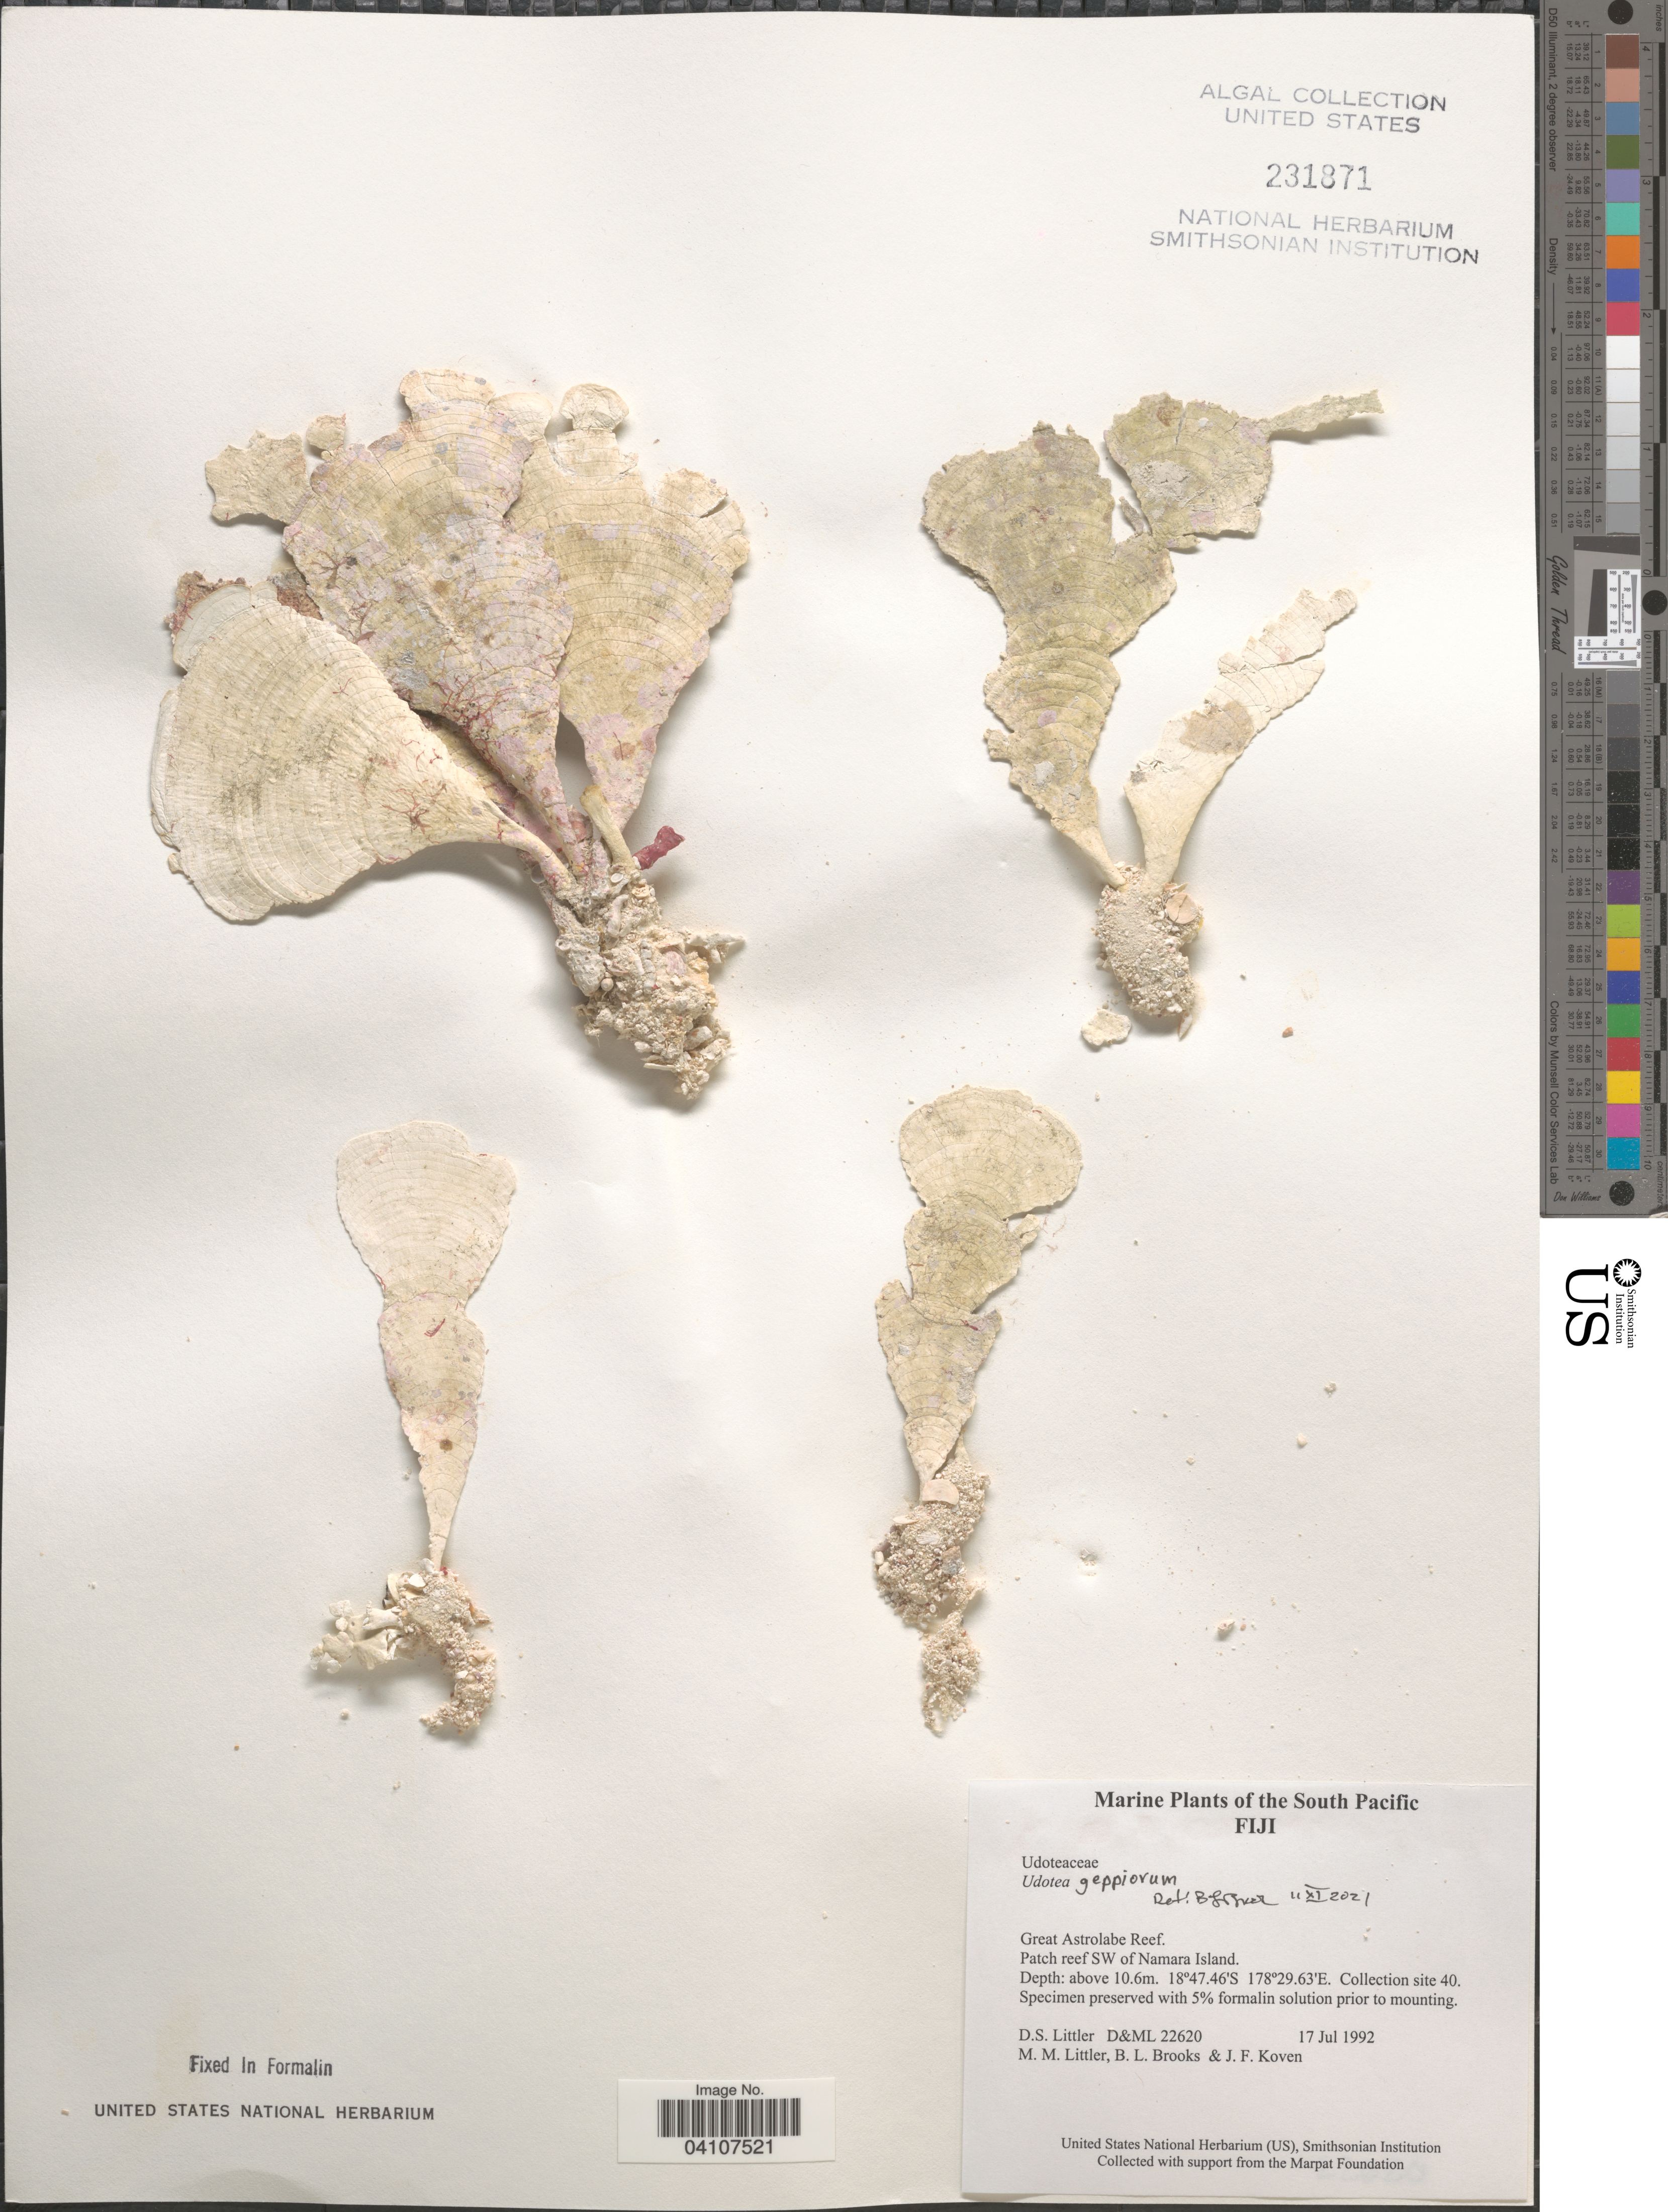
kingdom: Plantae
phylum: Chlorophyta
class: Ulvophyceae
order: Bryopsidales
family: Udoteaceae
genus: Udotea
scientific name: Udotea geppiorum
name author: Yamada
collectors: D. S. Littler, B. Brooks & J. Koven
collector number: D&ML 22620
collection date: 1992-07-17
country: Fiji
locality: The South Pacific. Great Astrolabe Reef. Patch reef SW of Namara Island. Collection site 40.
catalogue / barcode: US 231871